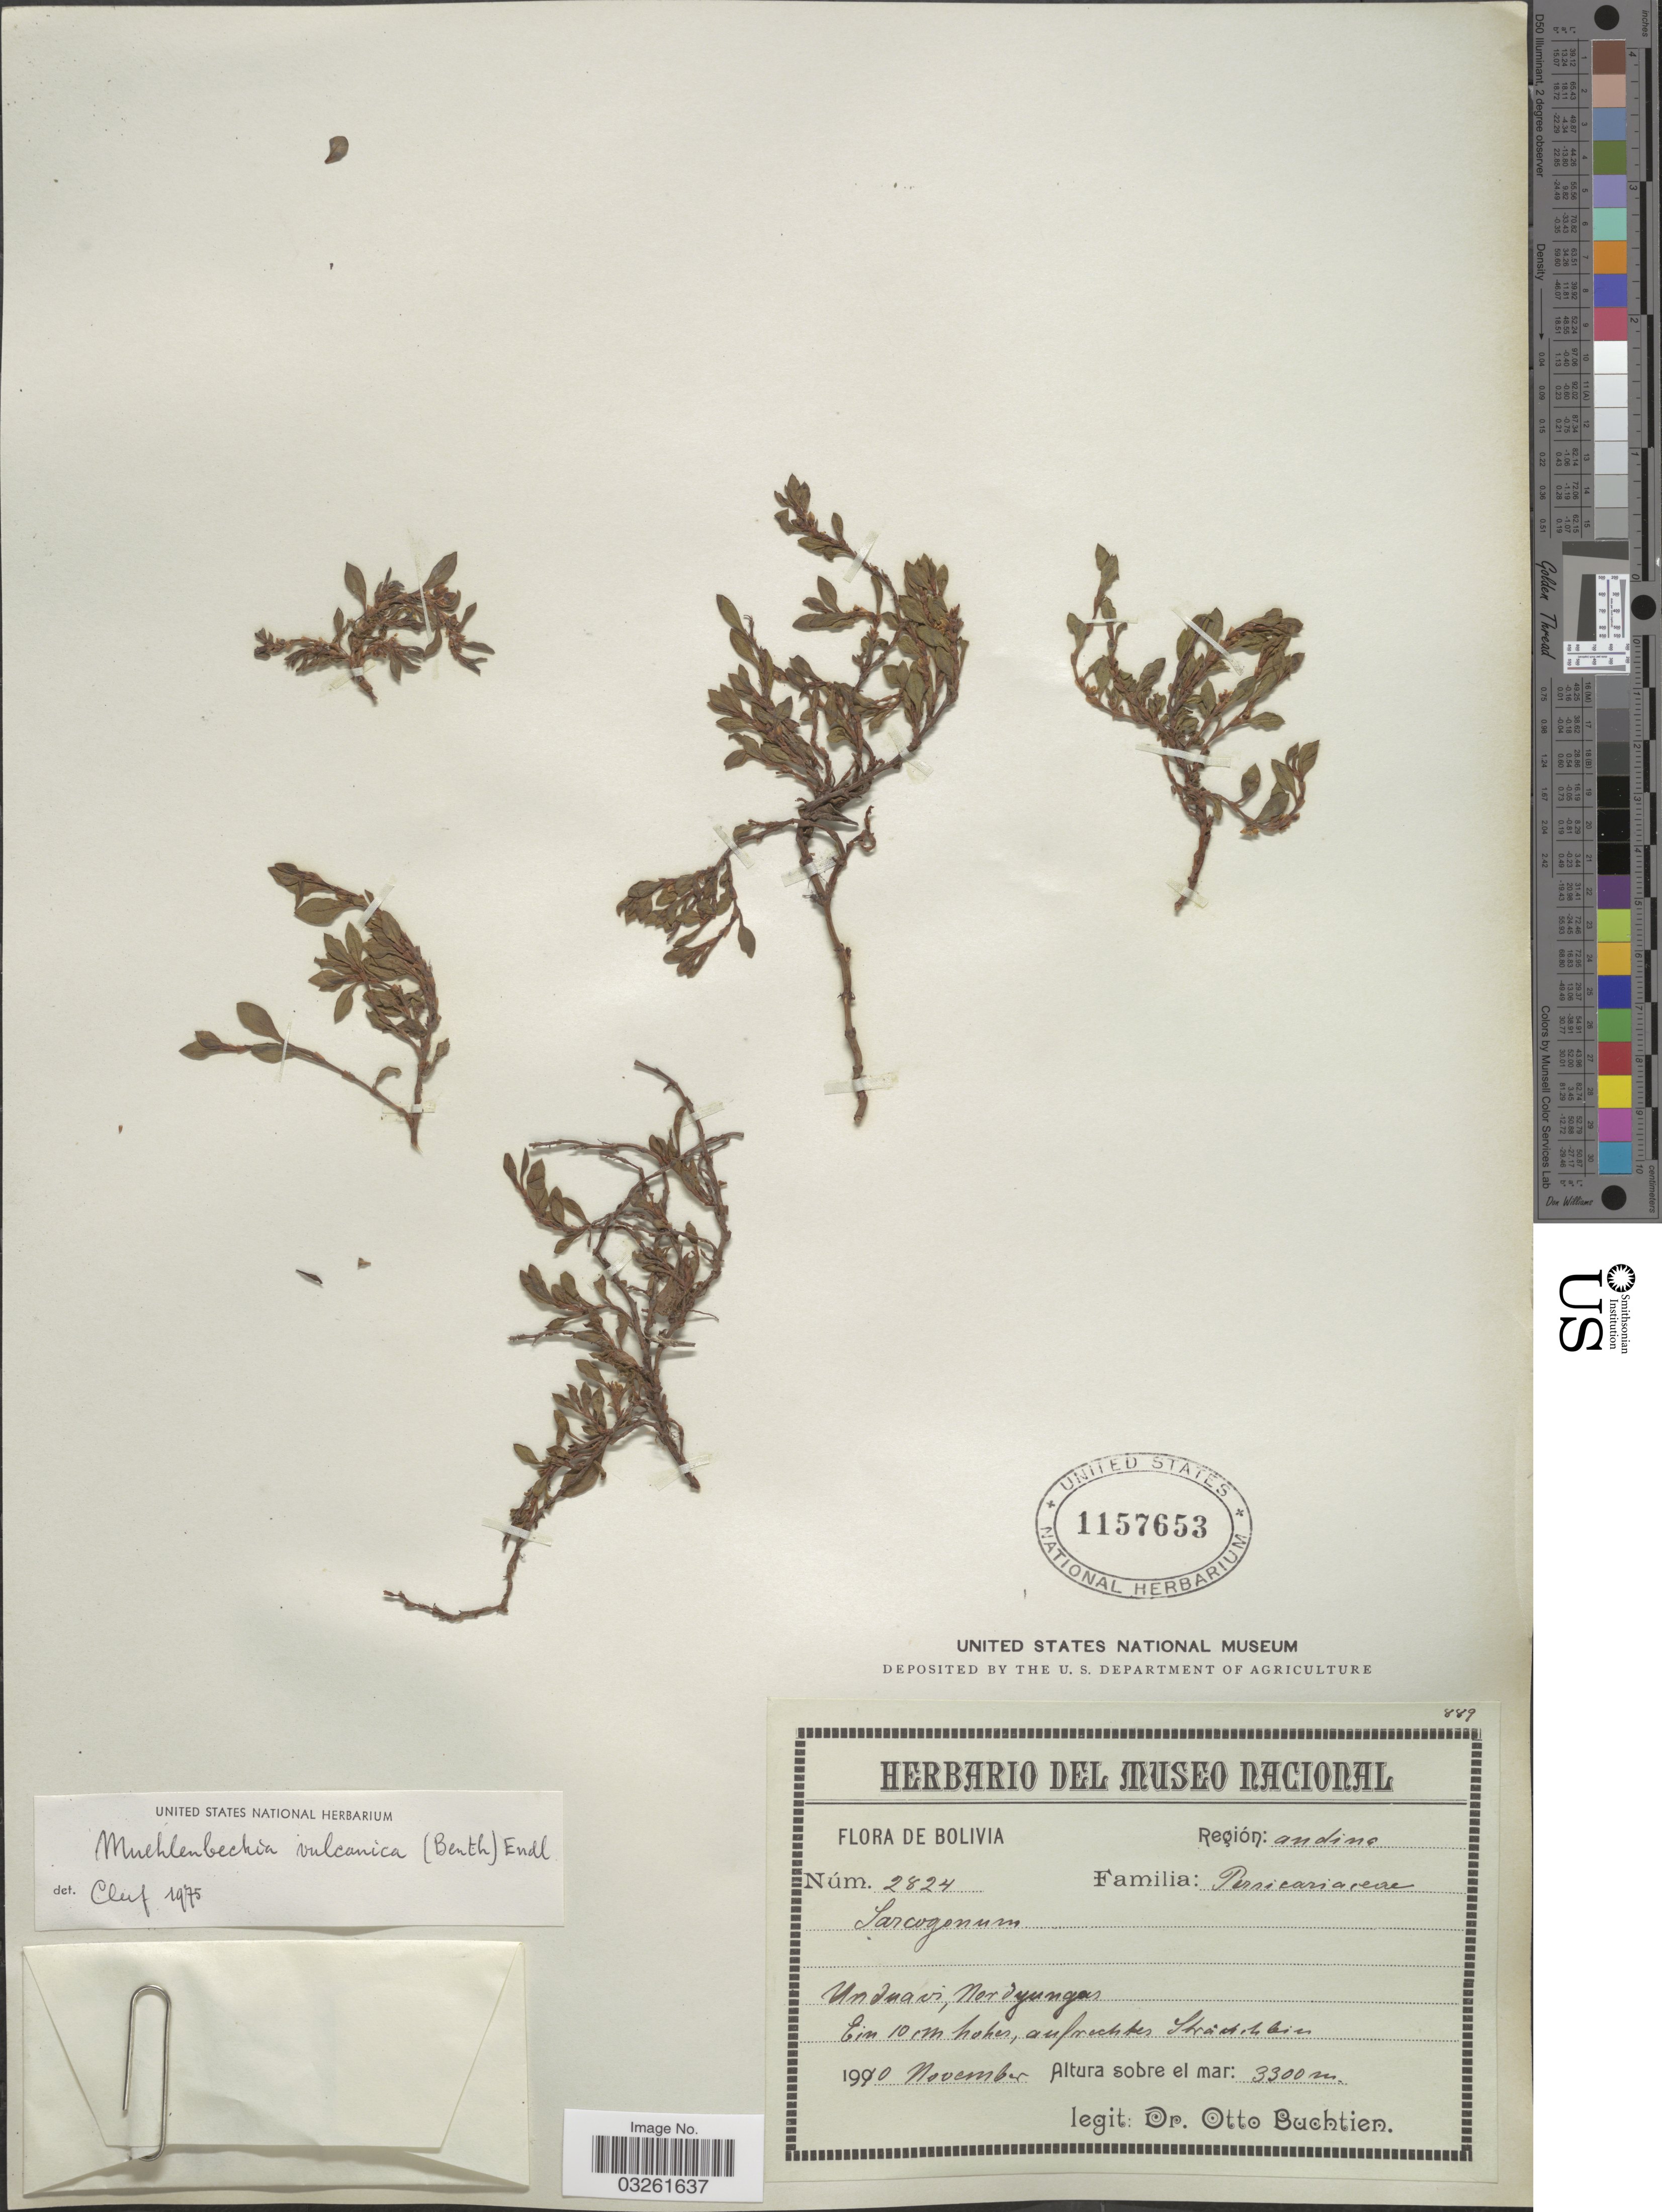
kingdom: Plantae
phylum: Tracheophyta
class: Magnoliopsida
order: Caryophyllales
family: Polygonaceae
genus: Muehlenbeckia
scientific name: Muehlenbeckia volcanica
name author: (Benth.) Endl.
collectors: O. Buchtien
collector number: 2824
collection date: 1990-11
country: Bolivia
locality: Región: andina. Unduavi, Nordyungas.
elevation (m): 3300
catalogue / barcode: US 1157653